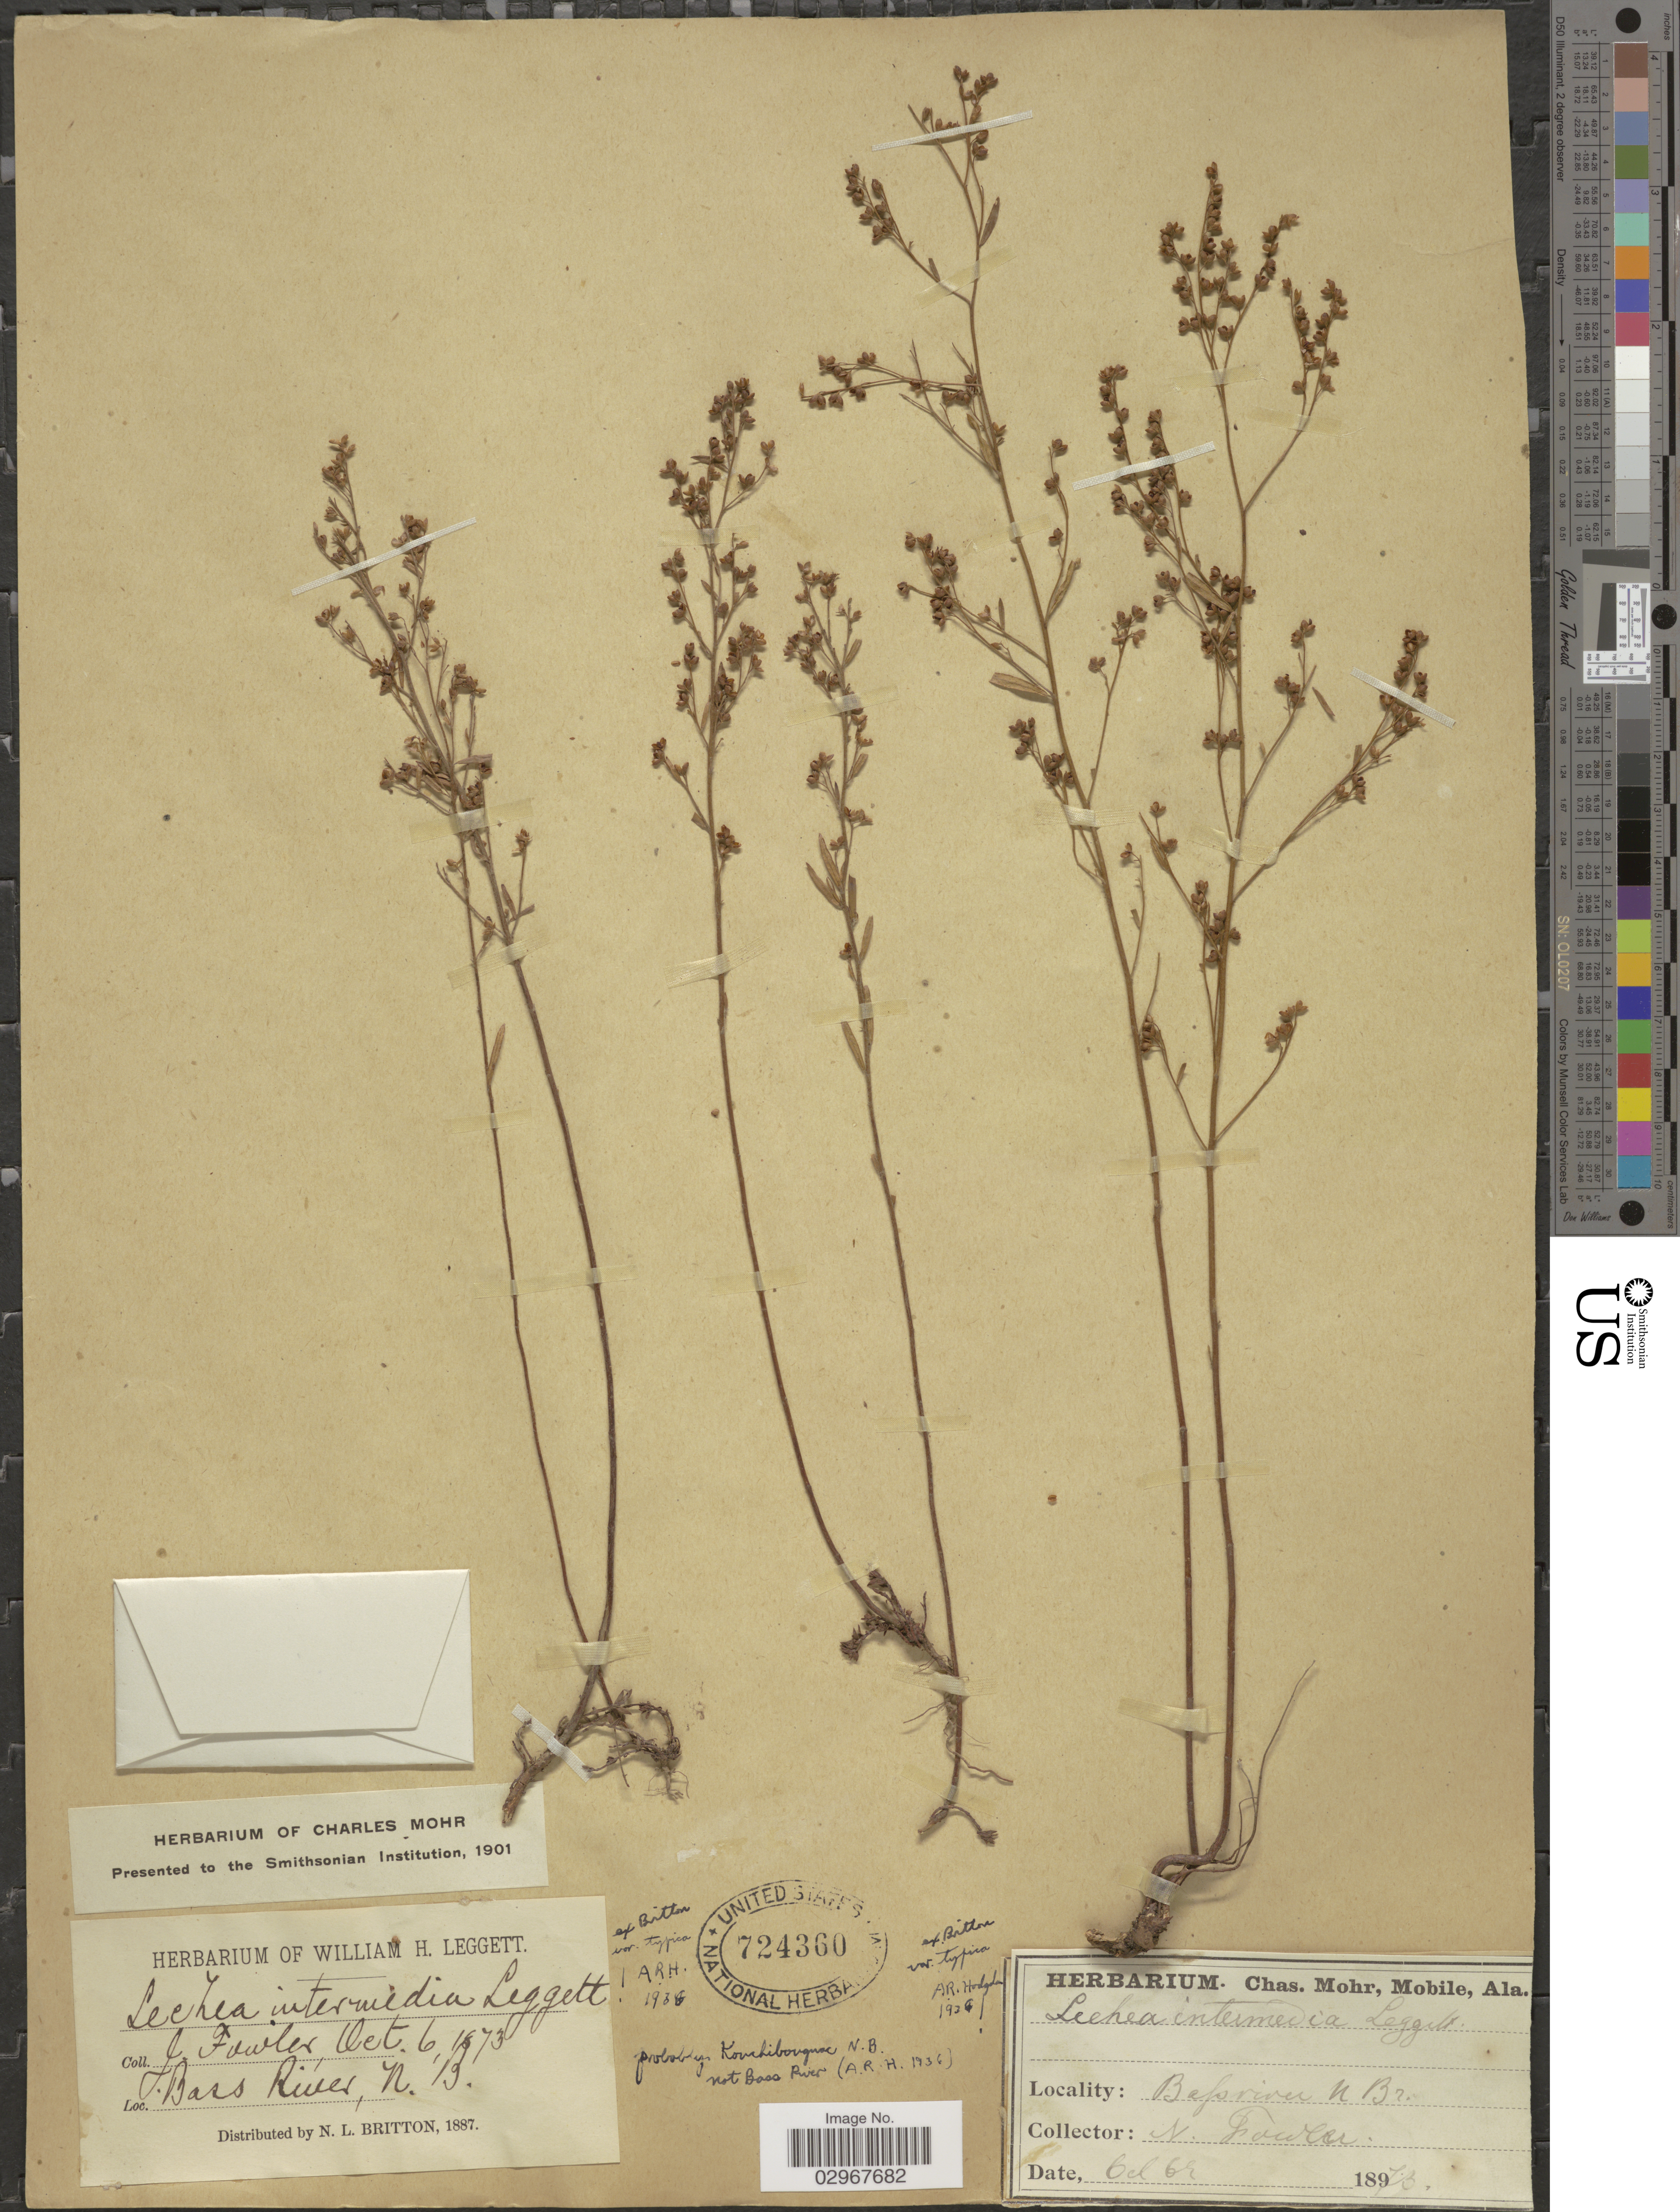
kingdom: Plantae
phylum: Tracheophyta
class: Magnoliopsida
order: Malvales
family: Cistaceae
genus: Lechea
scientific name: Lechea intermedia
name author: Legg. ex Britton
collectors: J. Fowler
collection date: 1873-10-06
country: Canada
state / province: New Brunswick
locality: Bass River, N.B.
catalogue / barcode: US 724360